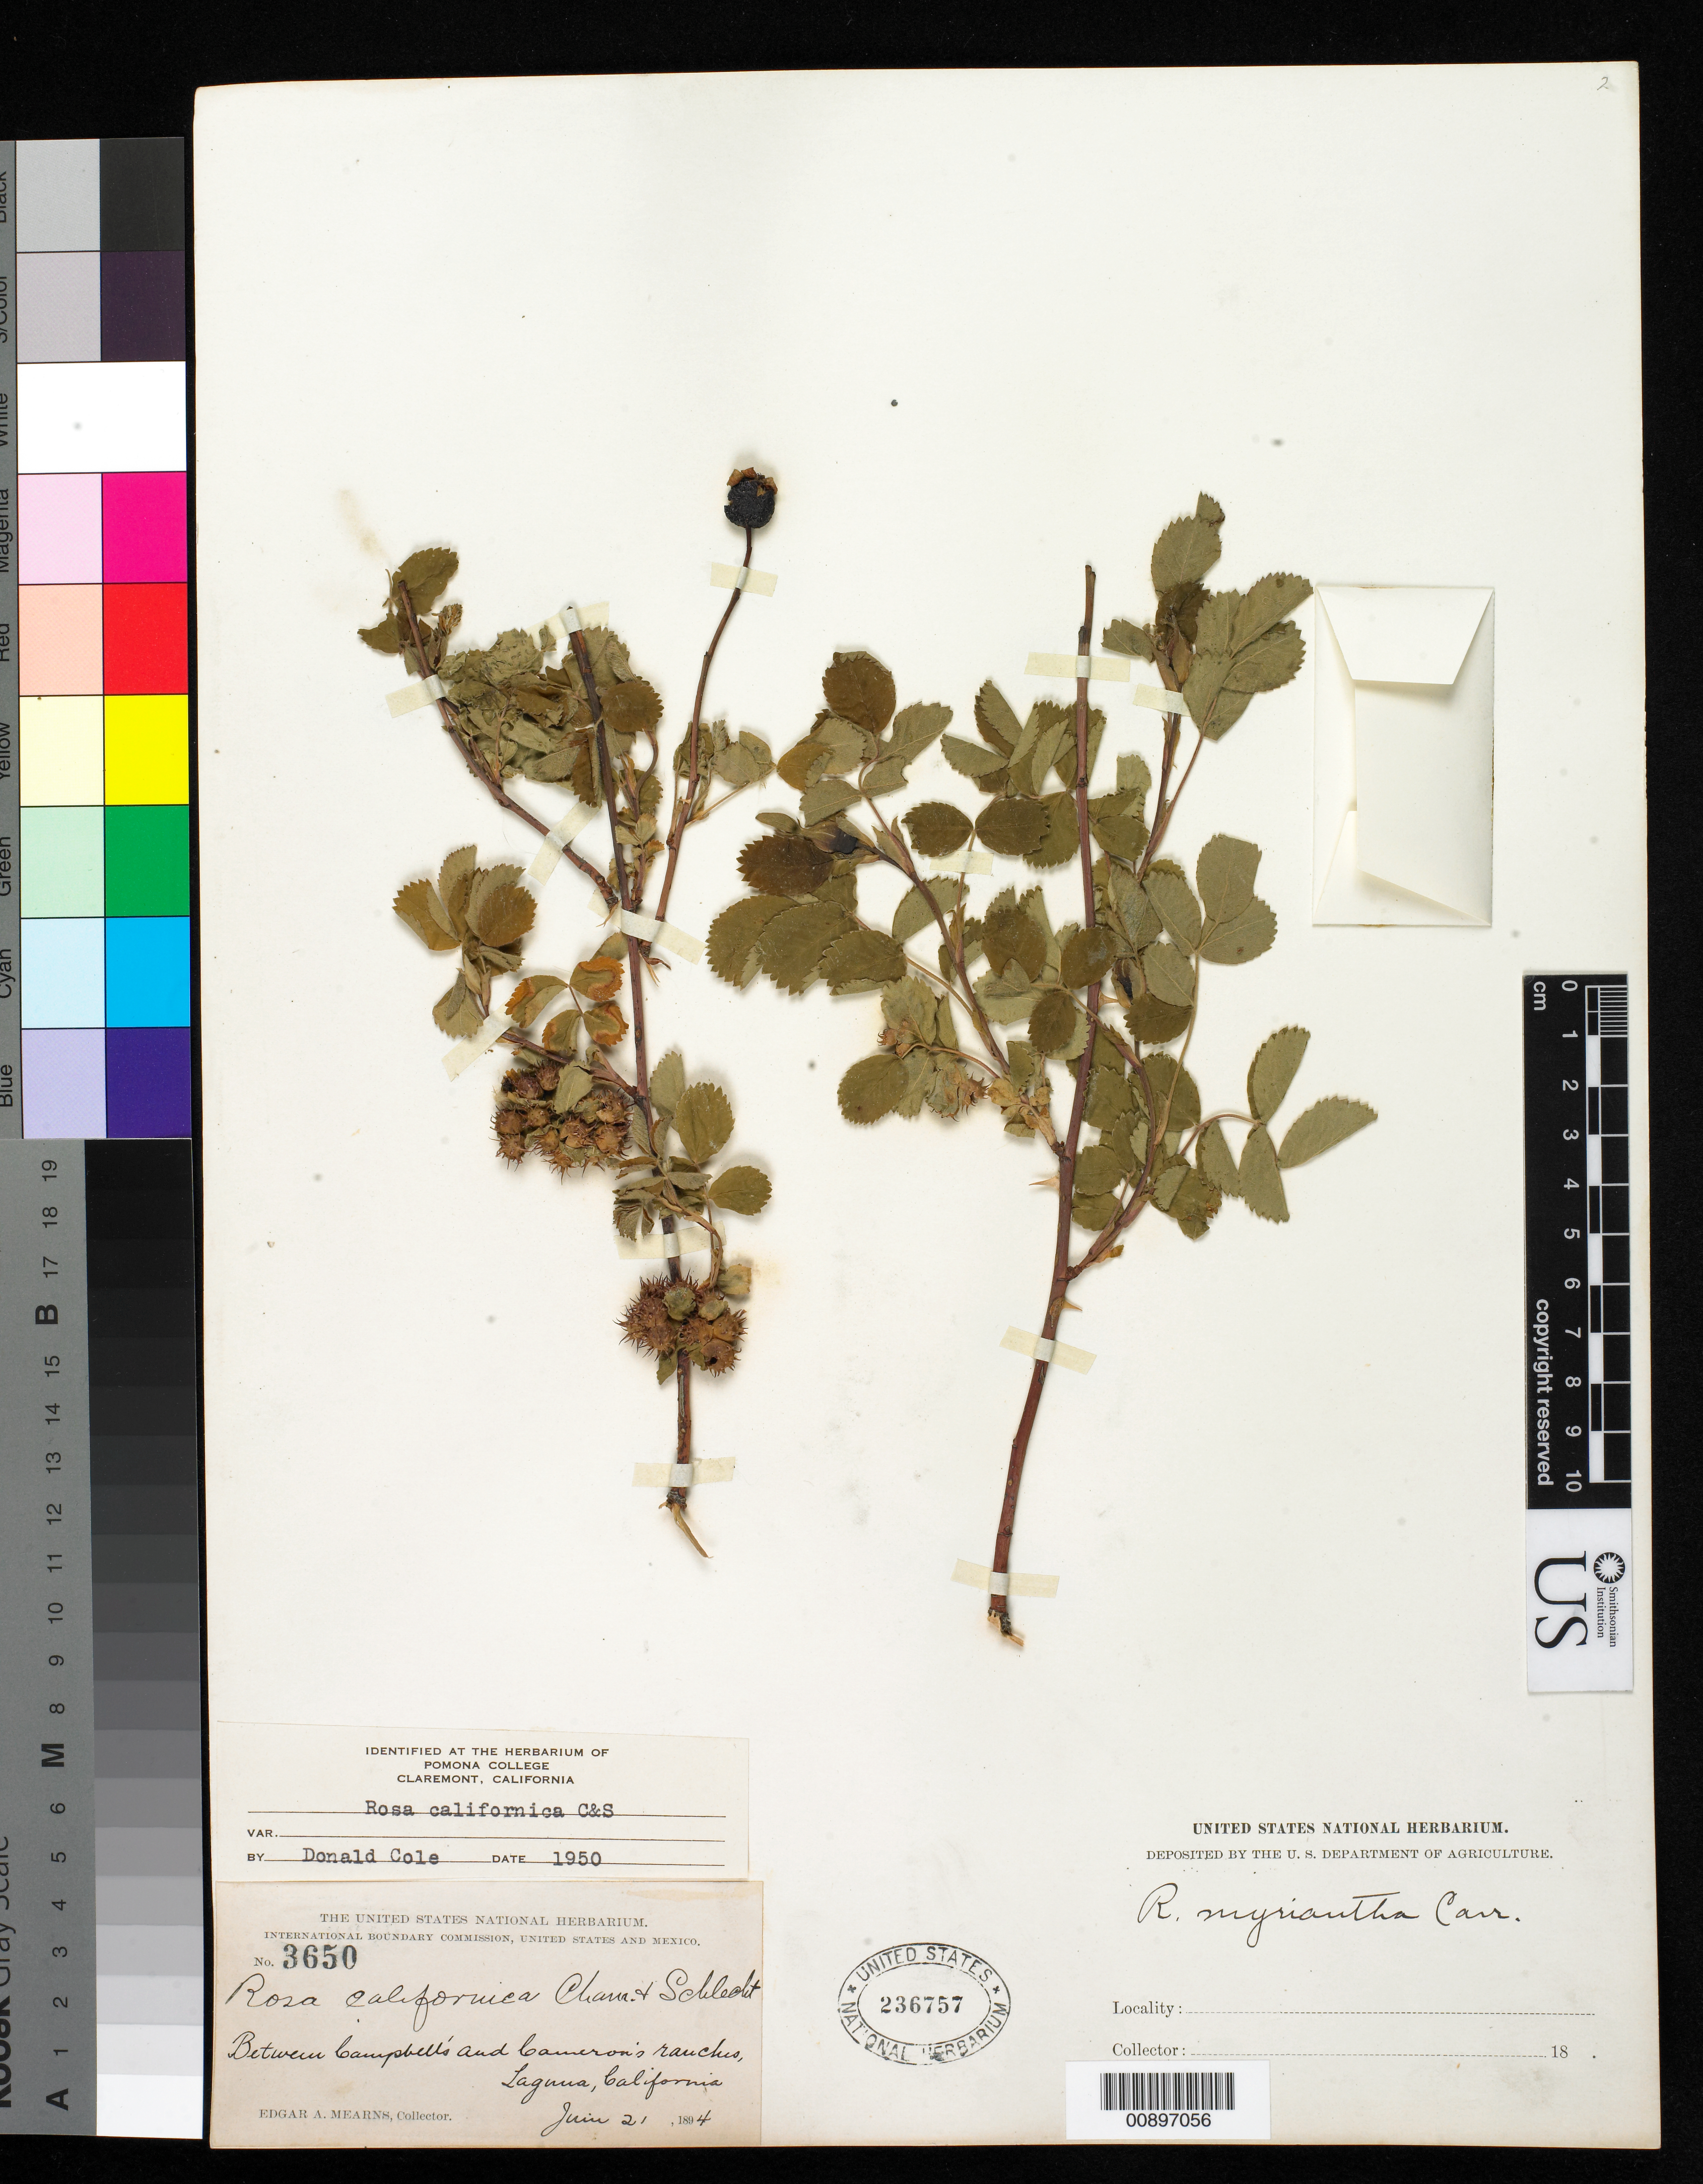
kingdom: Plantae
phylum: Tracheophyta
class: Magnoliopsida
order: Rosales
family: Rosaceae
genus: Rosa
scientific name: Rosa californica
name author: Cham. & Schltdl.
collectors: E. A. Mearns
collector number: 3650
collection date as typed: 21 Jun 1894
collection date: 1894-06-21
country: United States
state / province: California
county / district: Orange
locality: Between Campbell's and Cameron's ranches, Laguna, California.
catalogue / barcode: US 236757